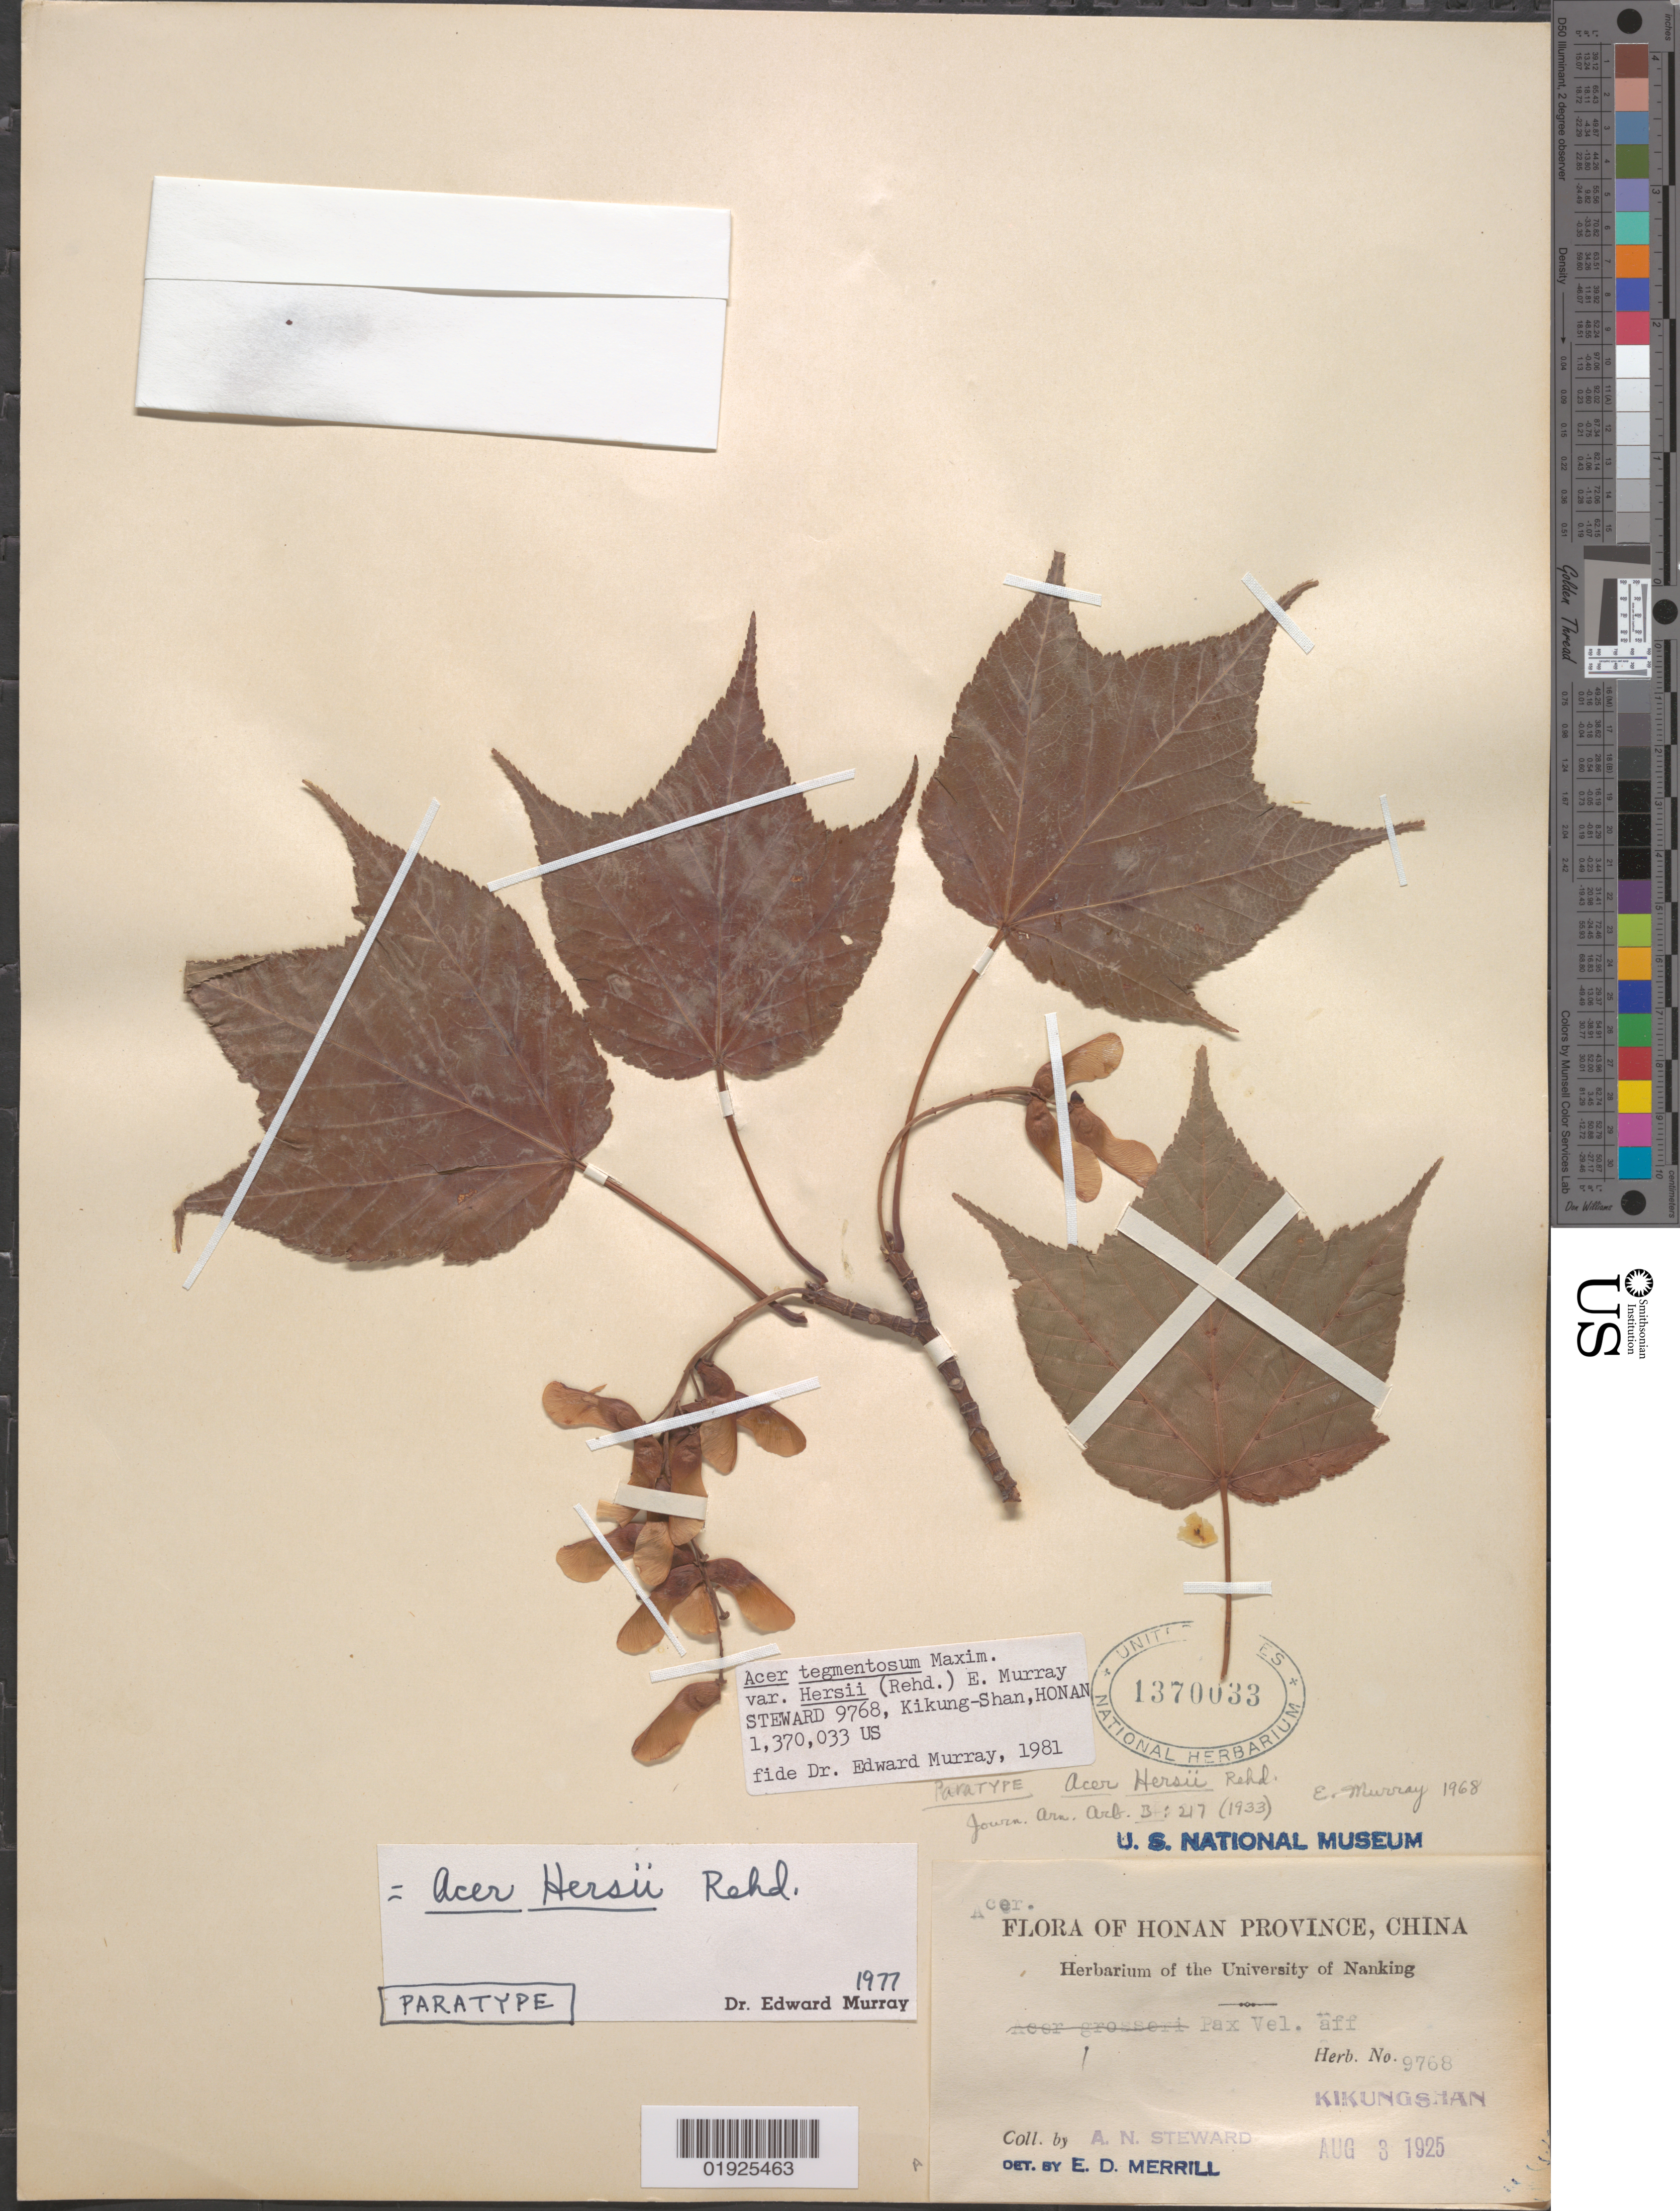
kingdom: Plantae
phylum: Tracheophyta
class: Magnoliopsida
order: Sapindales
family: Sapindaceae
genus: Acer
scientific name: Acer tegmentosum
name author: Maxim.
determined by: Murray, Edward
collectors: A. Steward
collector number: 9768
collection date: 1925-08-03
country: China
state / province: Henan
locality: Honan [Henan] Province. Kikungshan [Jigongshan]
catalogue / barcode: US 1370033